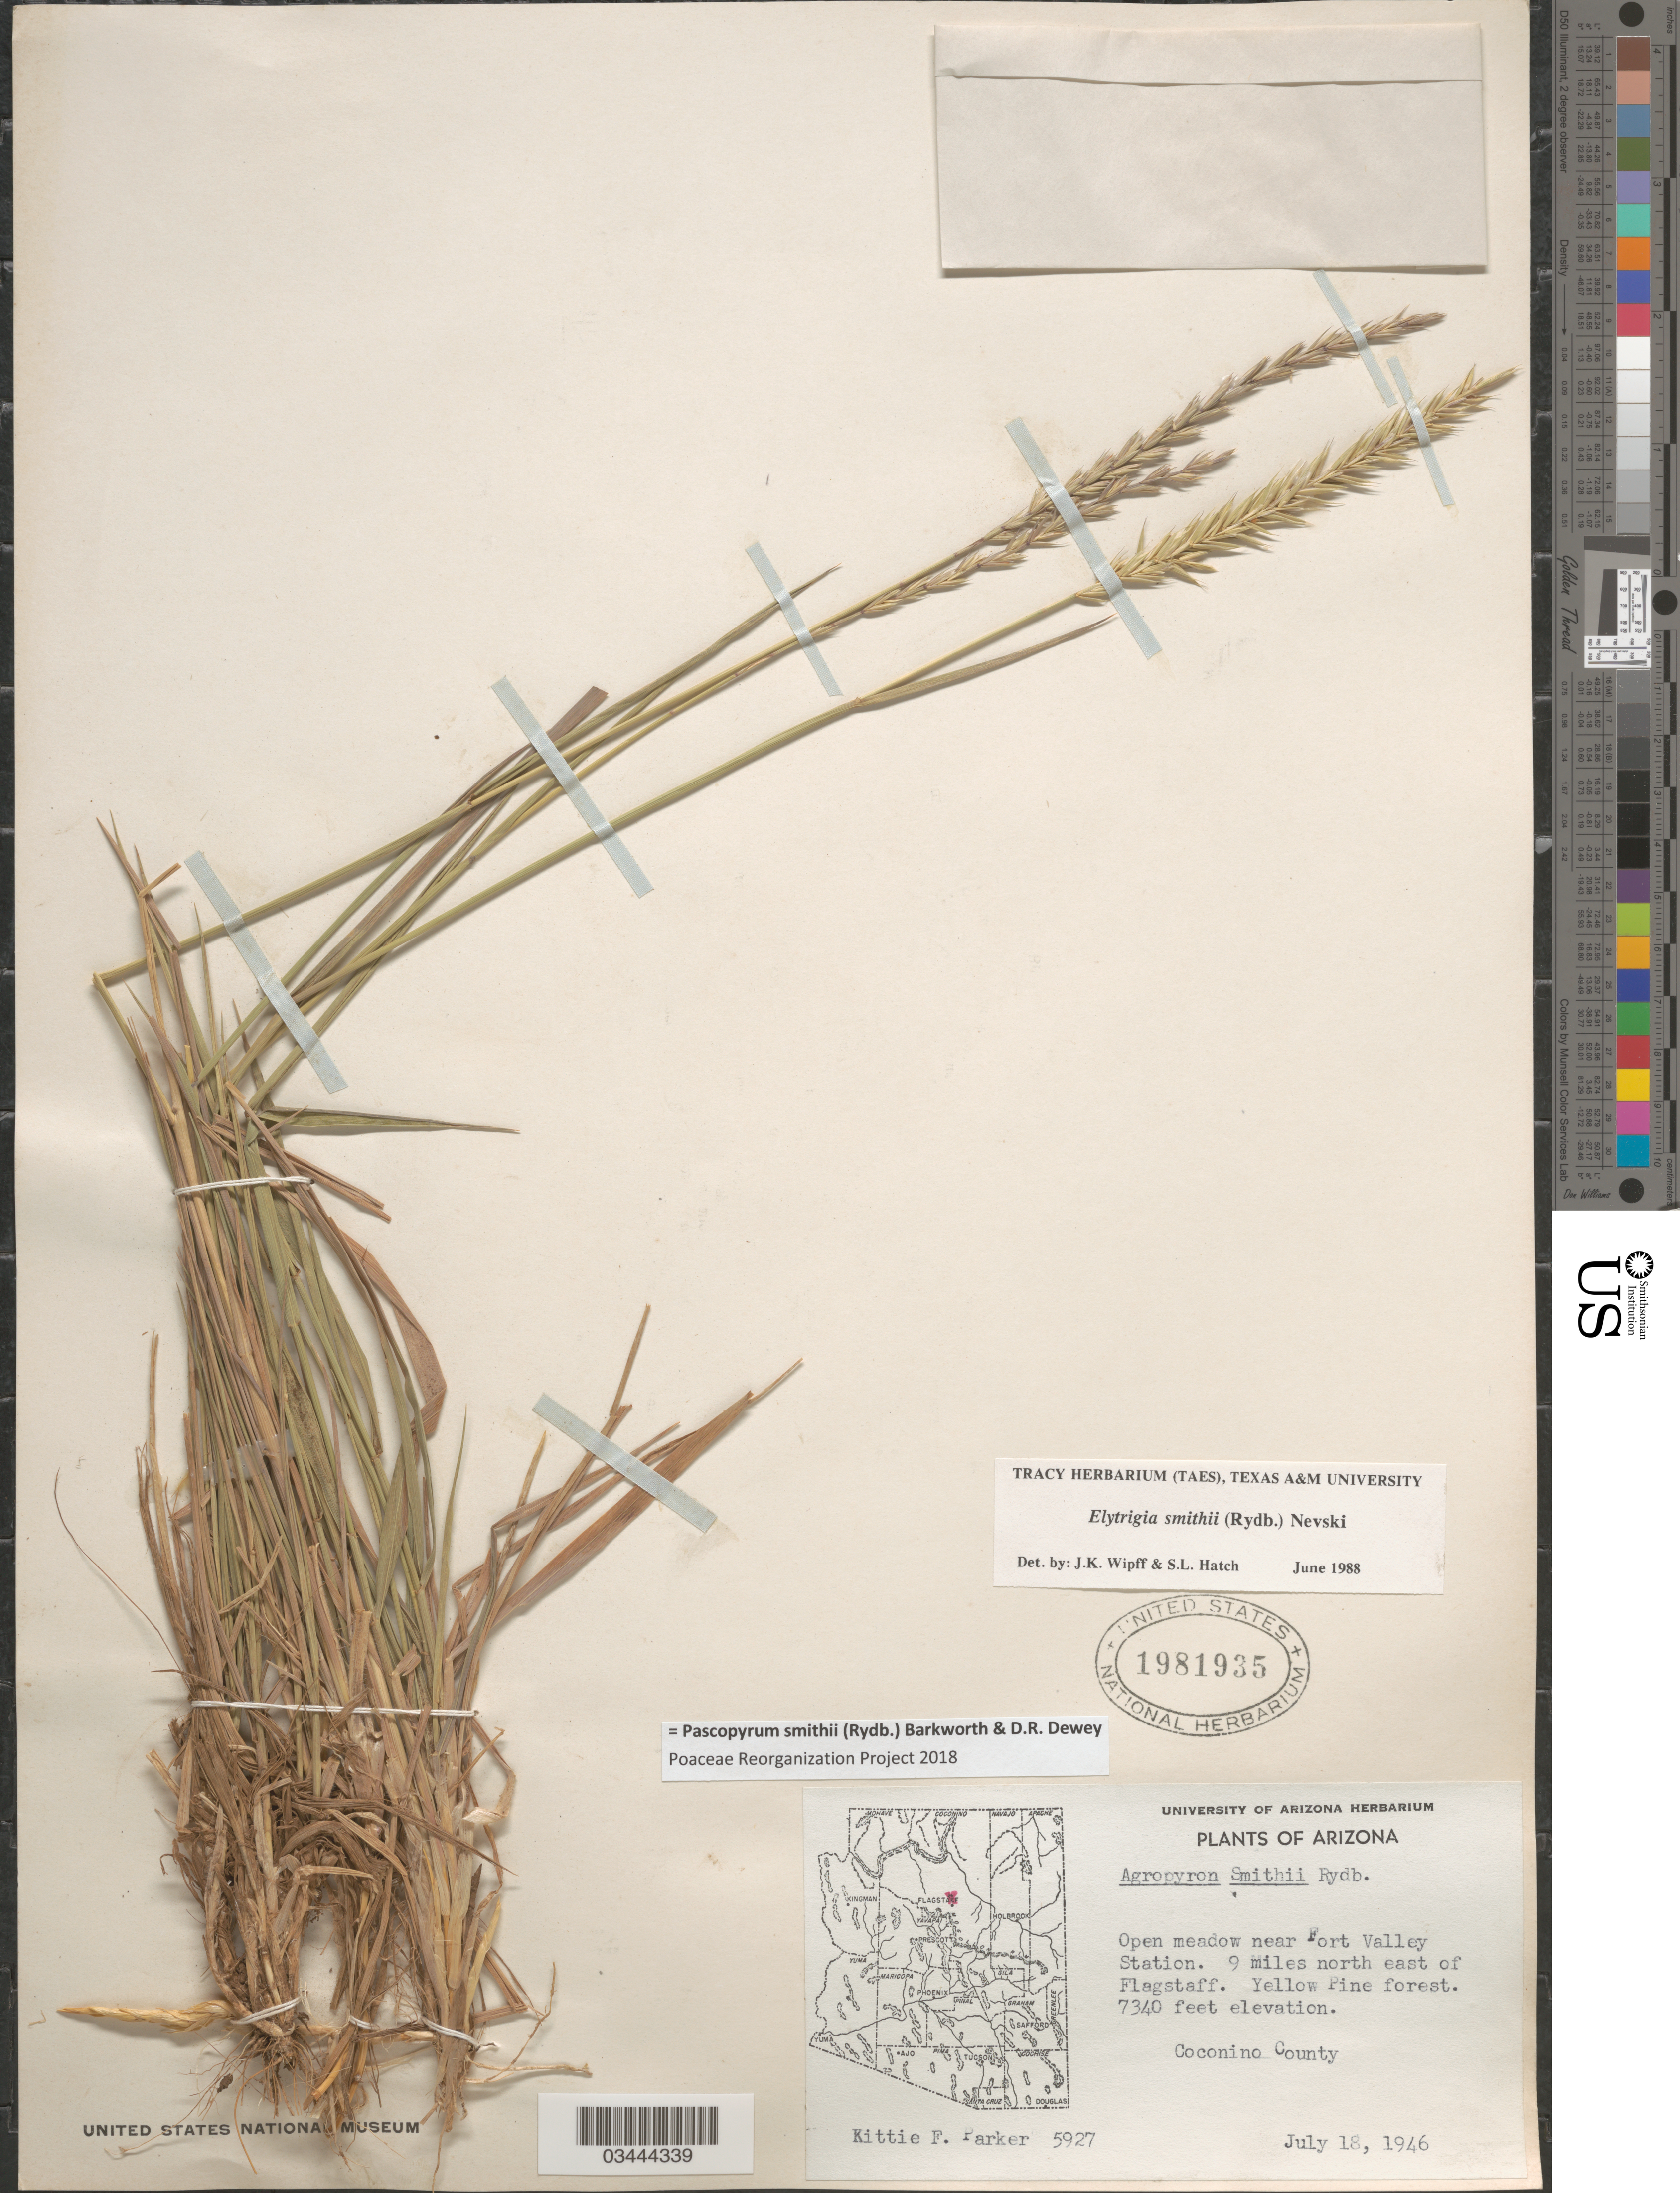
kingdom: Plantae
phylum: Tracheophyta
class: Liliopsida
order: Poales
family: Poaceae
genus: Pascopyrum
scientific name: Pascopyrum smithii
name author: (Rydb.) Barkworth & Dewey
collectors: K. F. Parker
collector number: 5927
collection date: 1946-07-18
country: United States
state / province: Arizona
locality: Open meadow near Fort Valley Station. 9 miles north east of Flagstaff. Yellow Pine Forest. Coconino County.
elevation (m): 2237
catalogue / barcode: US 1981935